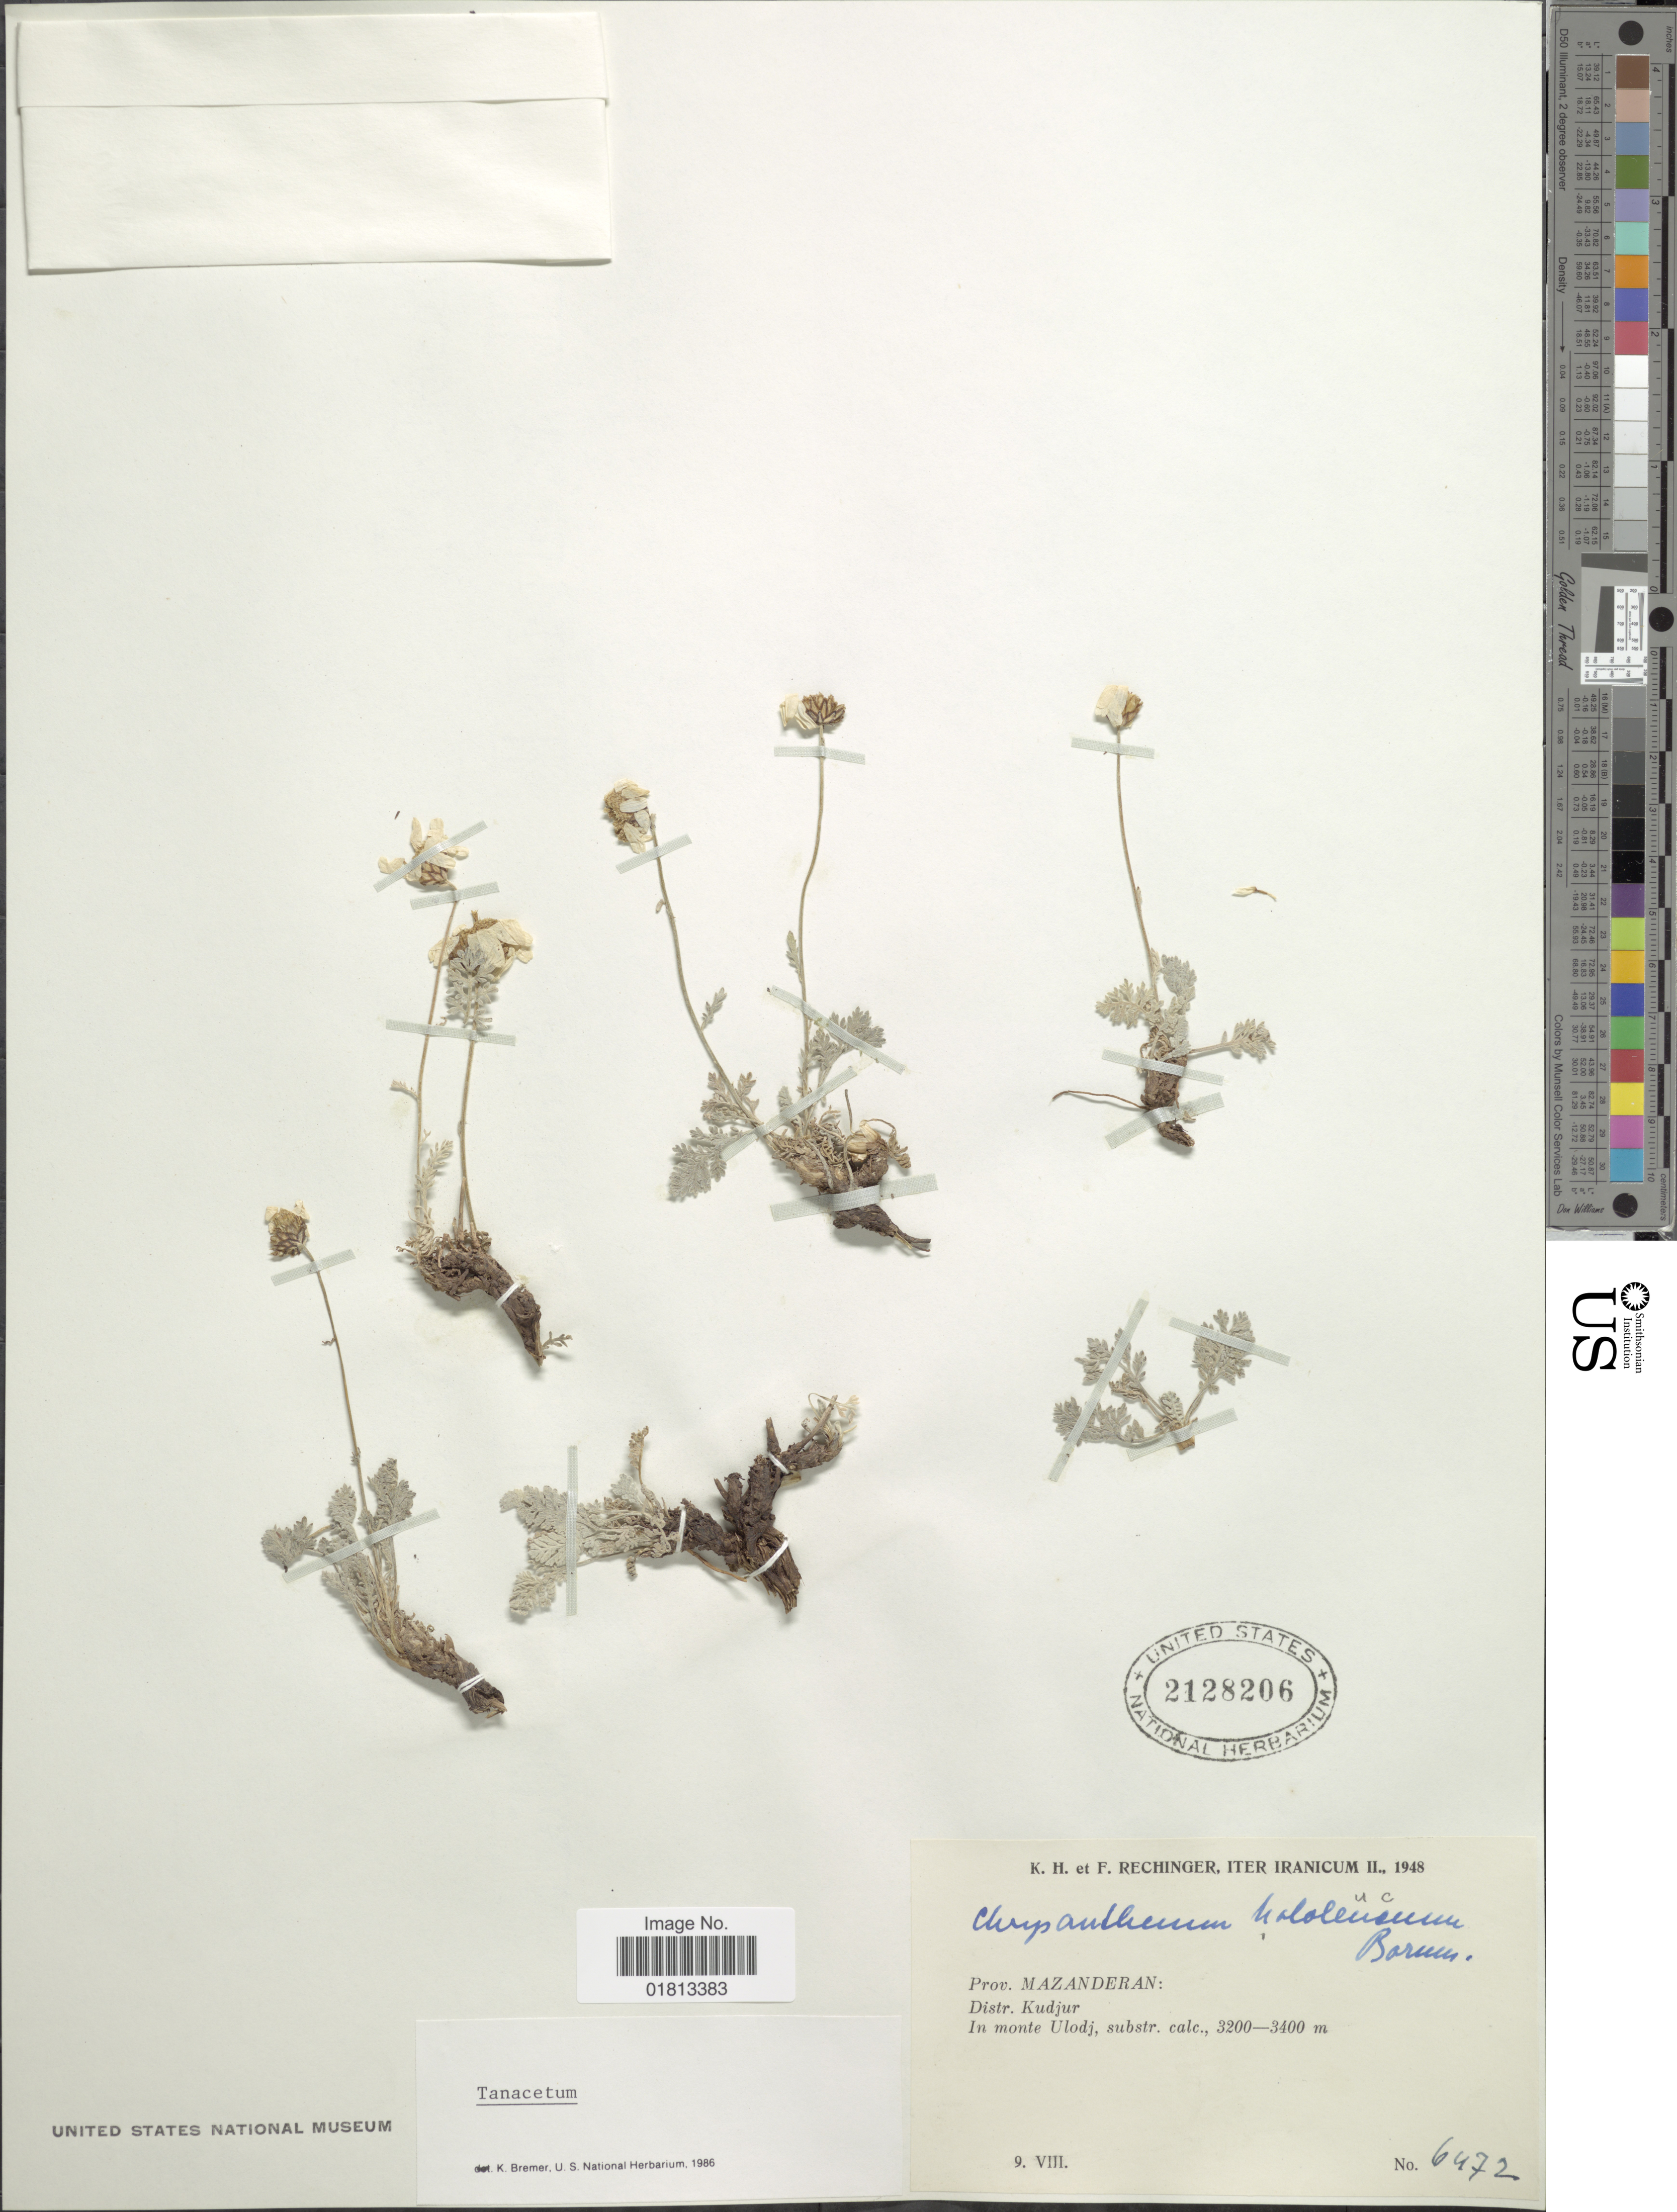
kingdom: Plantae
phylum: Tracheophyta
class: Magnoliopsida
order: Asterales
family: Asteraceae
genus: Tanacetum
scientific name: Tanacetum hololeucum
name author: (Bornm.) Podlech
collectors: K. H. Rechinger & F. Rechinger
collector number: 6472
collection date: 1948-08-09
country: Iran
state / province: Mazandaran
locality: Prov. Mazanderan: Distr. Kudjur, In monte Ulodj, subdistr.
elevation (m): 3200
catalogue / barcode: US 2128206